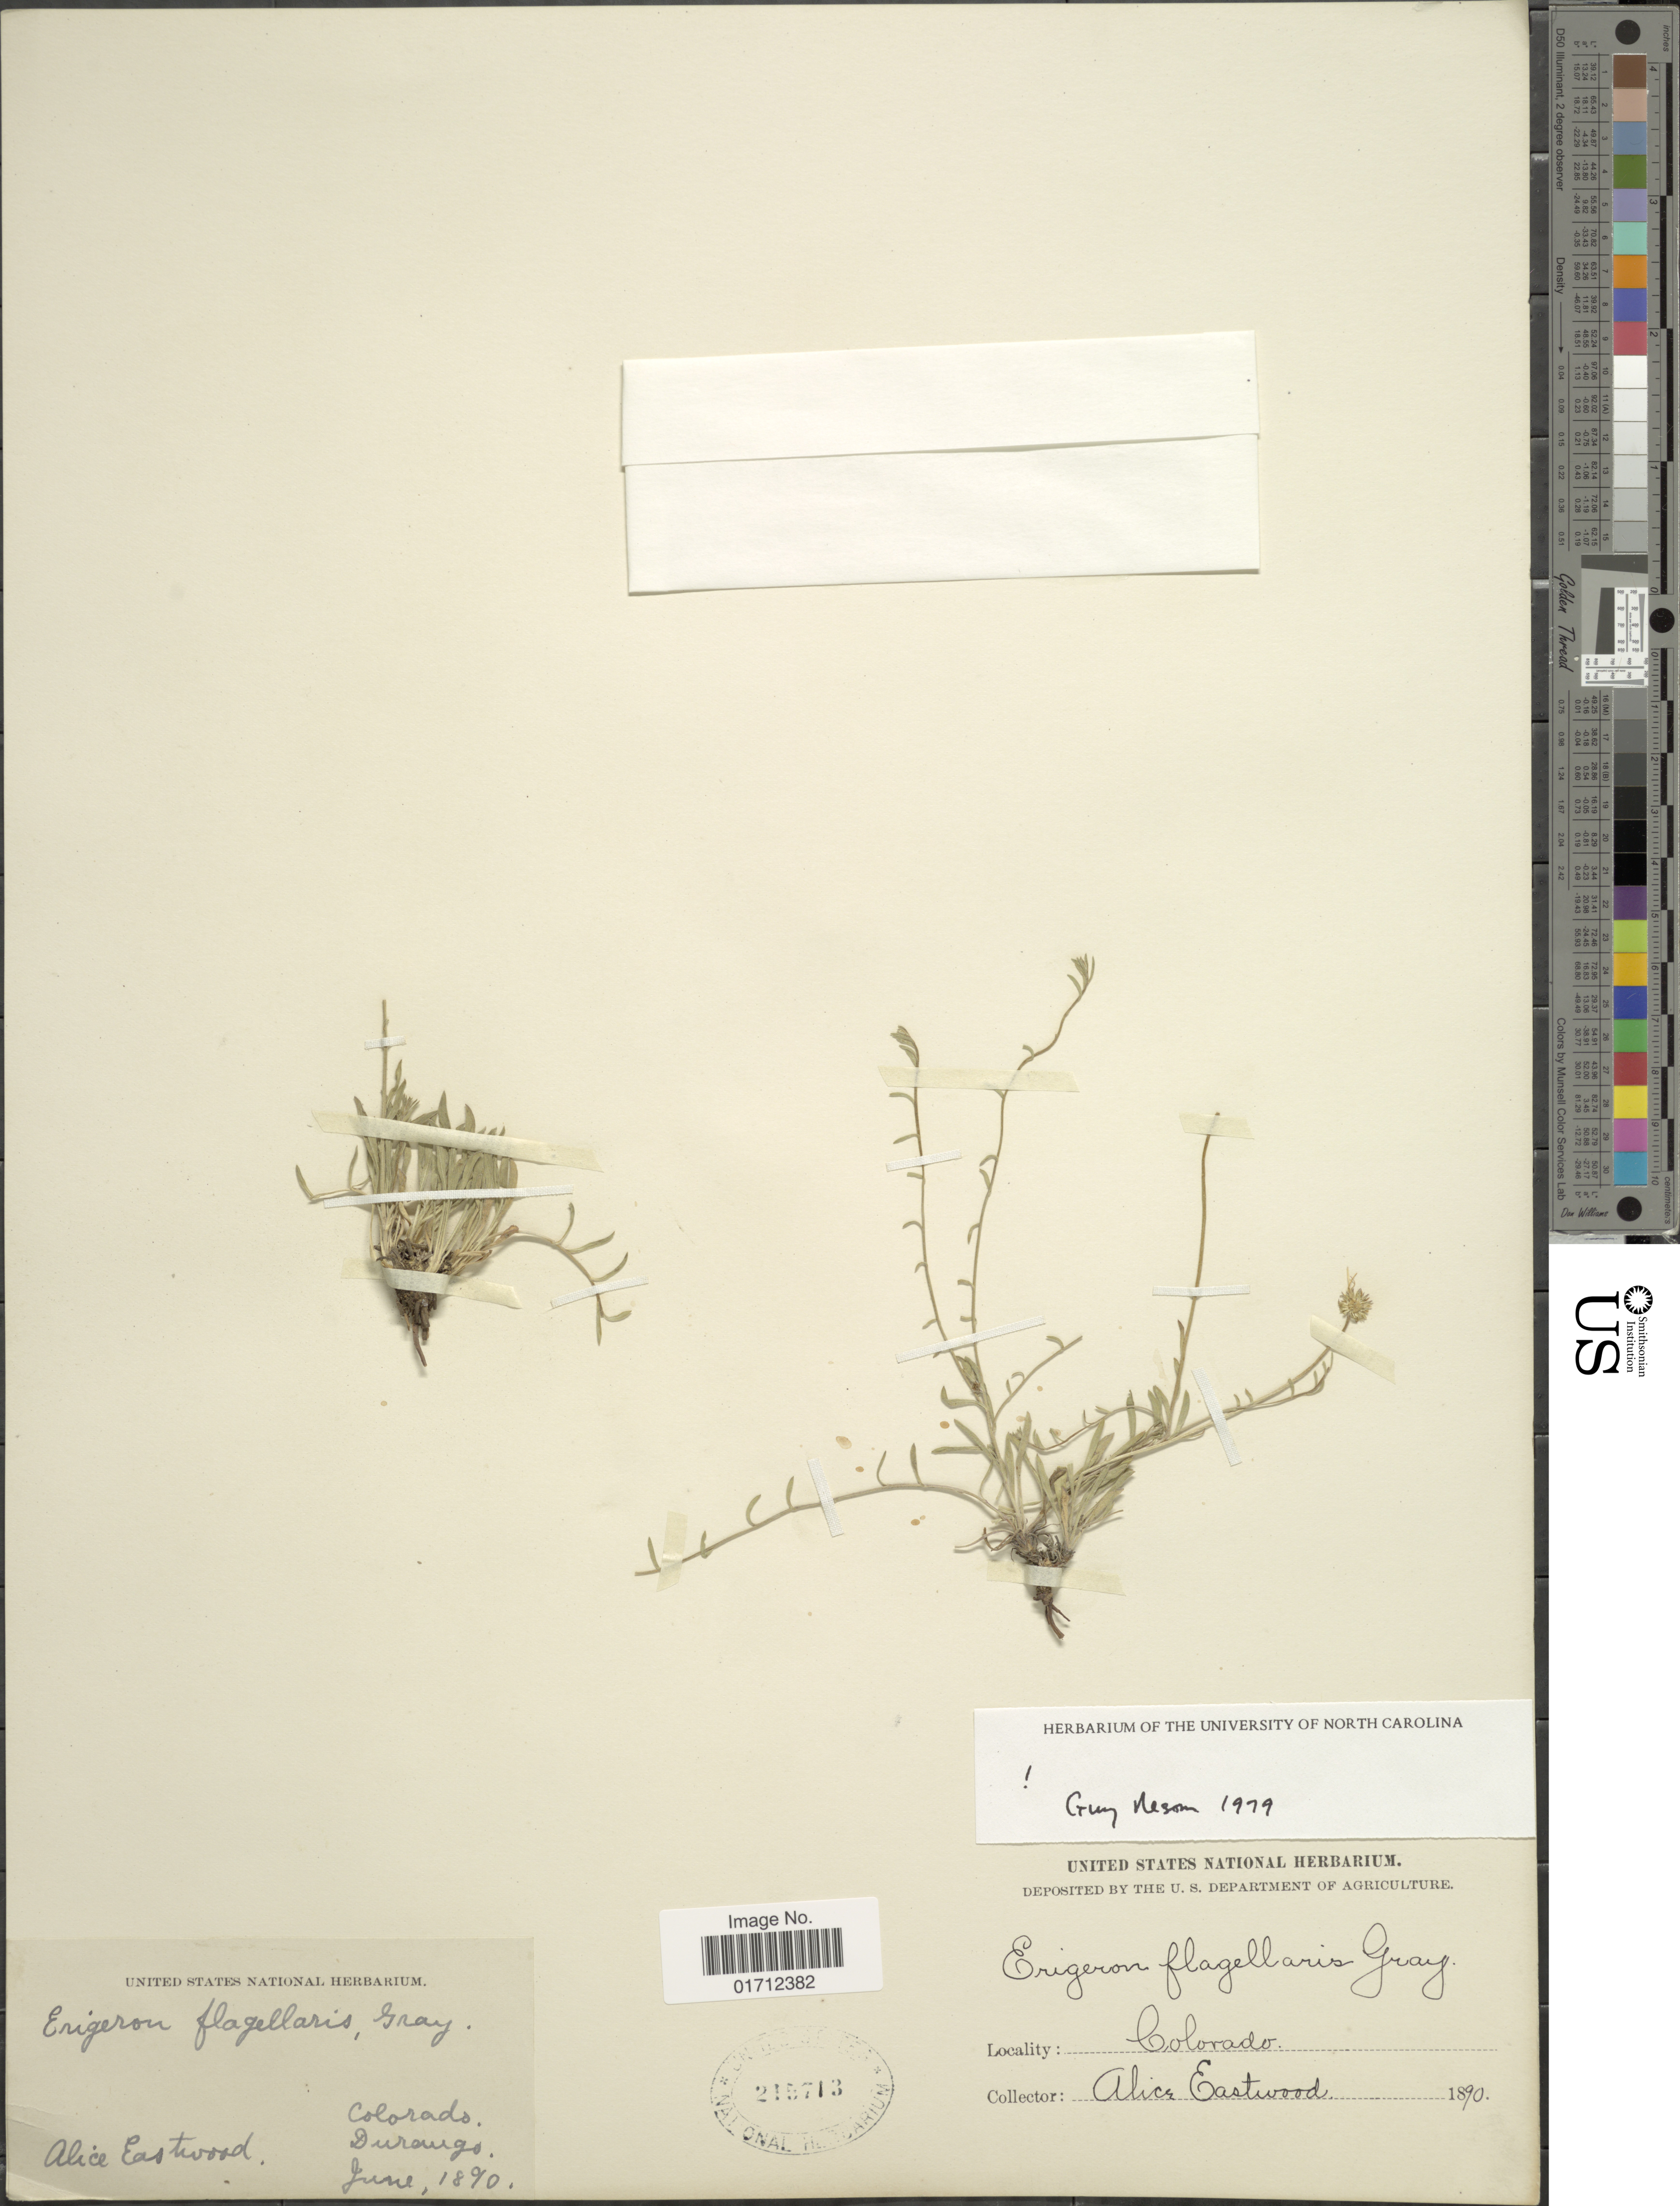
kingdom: Plantae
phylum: Tracheophyta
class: Magnoliopsida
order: Asterales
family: Asteraceae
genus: Erigeron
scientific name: Erigeron flagellaris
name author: A. Gray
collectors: A. Eastwood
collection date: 1890-06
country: United States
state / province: Colorado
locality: Colorado Durango.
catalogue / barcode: US 215713